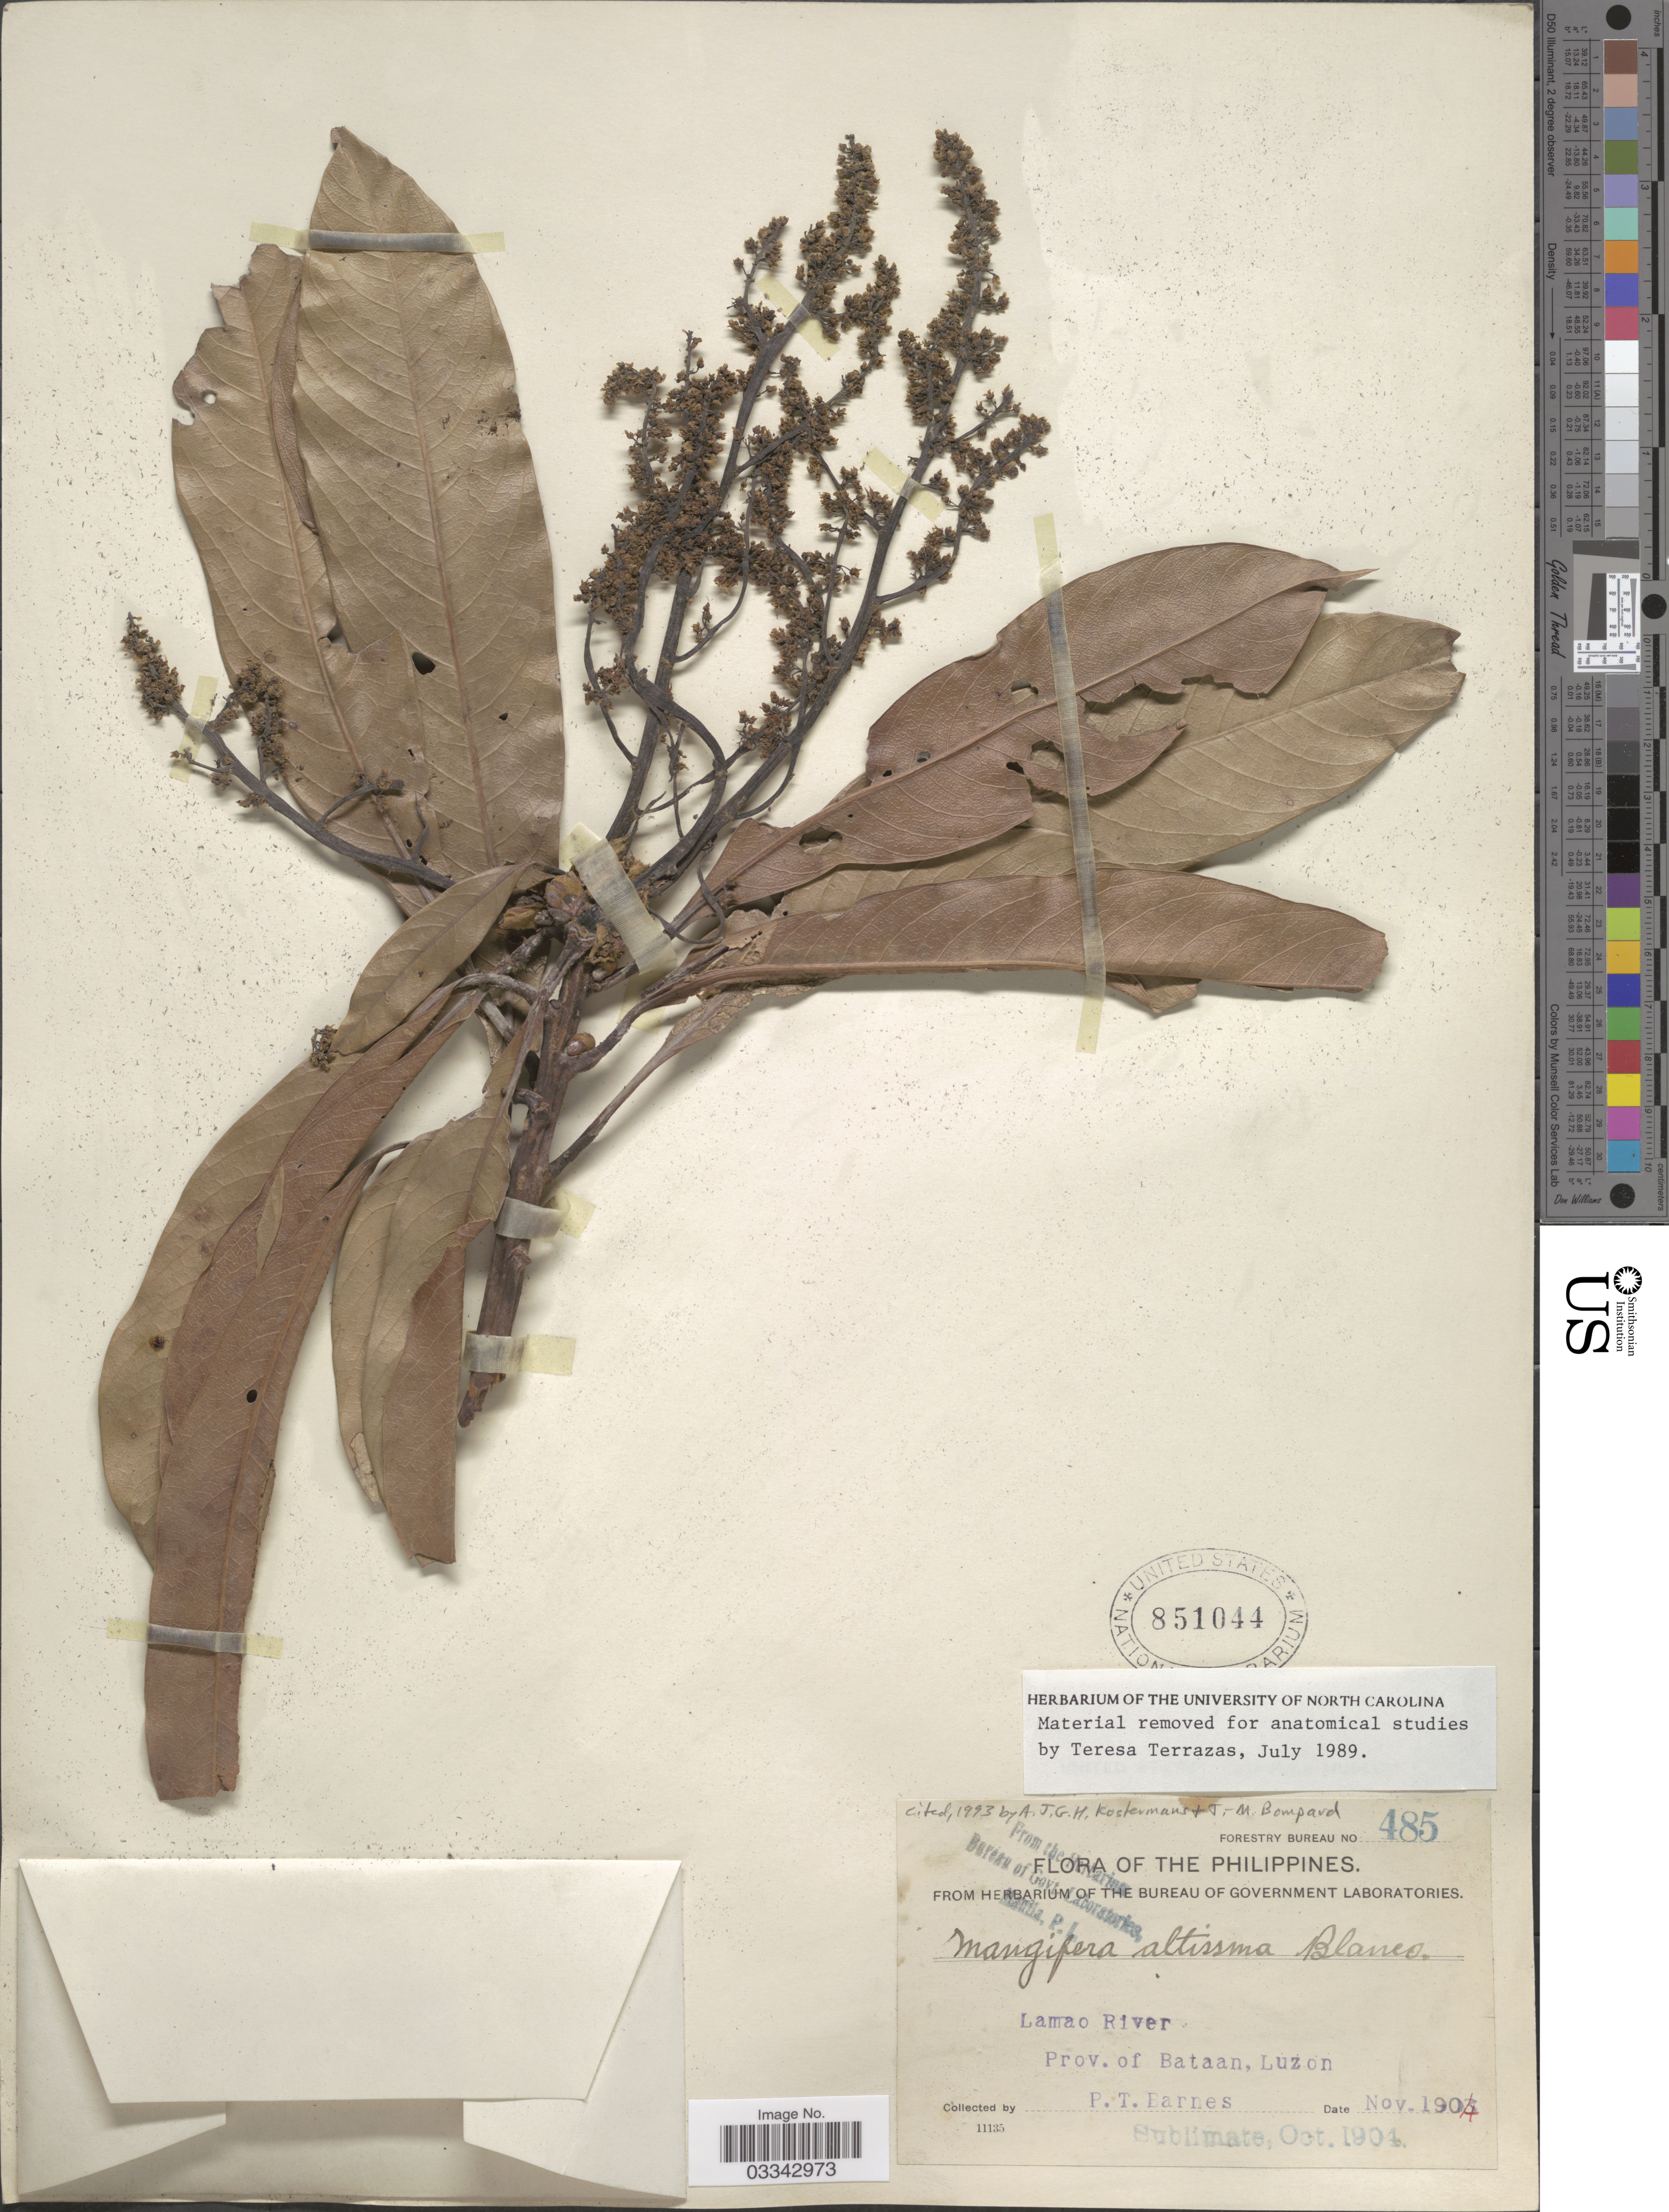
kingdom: Plantae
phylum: Tracheophyta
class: Magnoliopsida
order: Sapindales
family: Anacardiaceae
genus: Mangifera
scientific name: Mangifera altissima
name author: Blanco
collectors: P. Barnes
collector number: Forestry Bureau 485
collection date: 1904-11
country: Philippines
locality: Lamao River. Prov. of Bataan, Luzon.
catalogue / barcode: US 851044